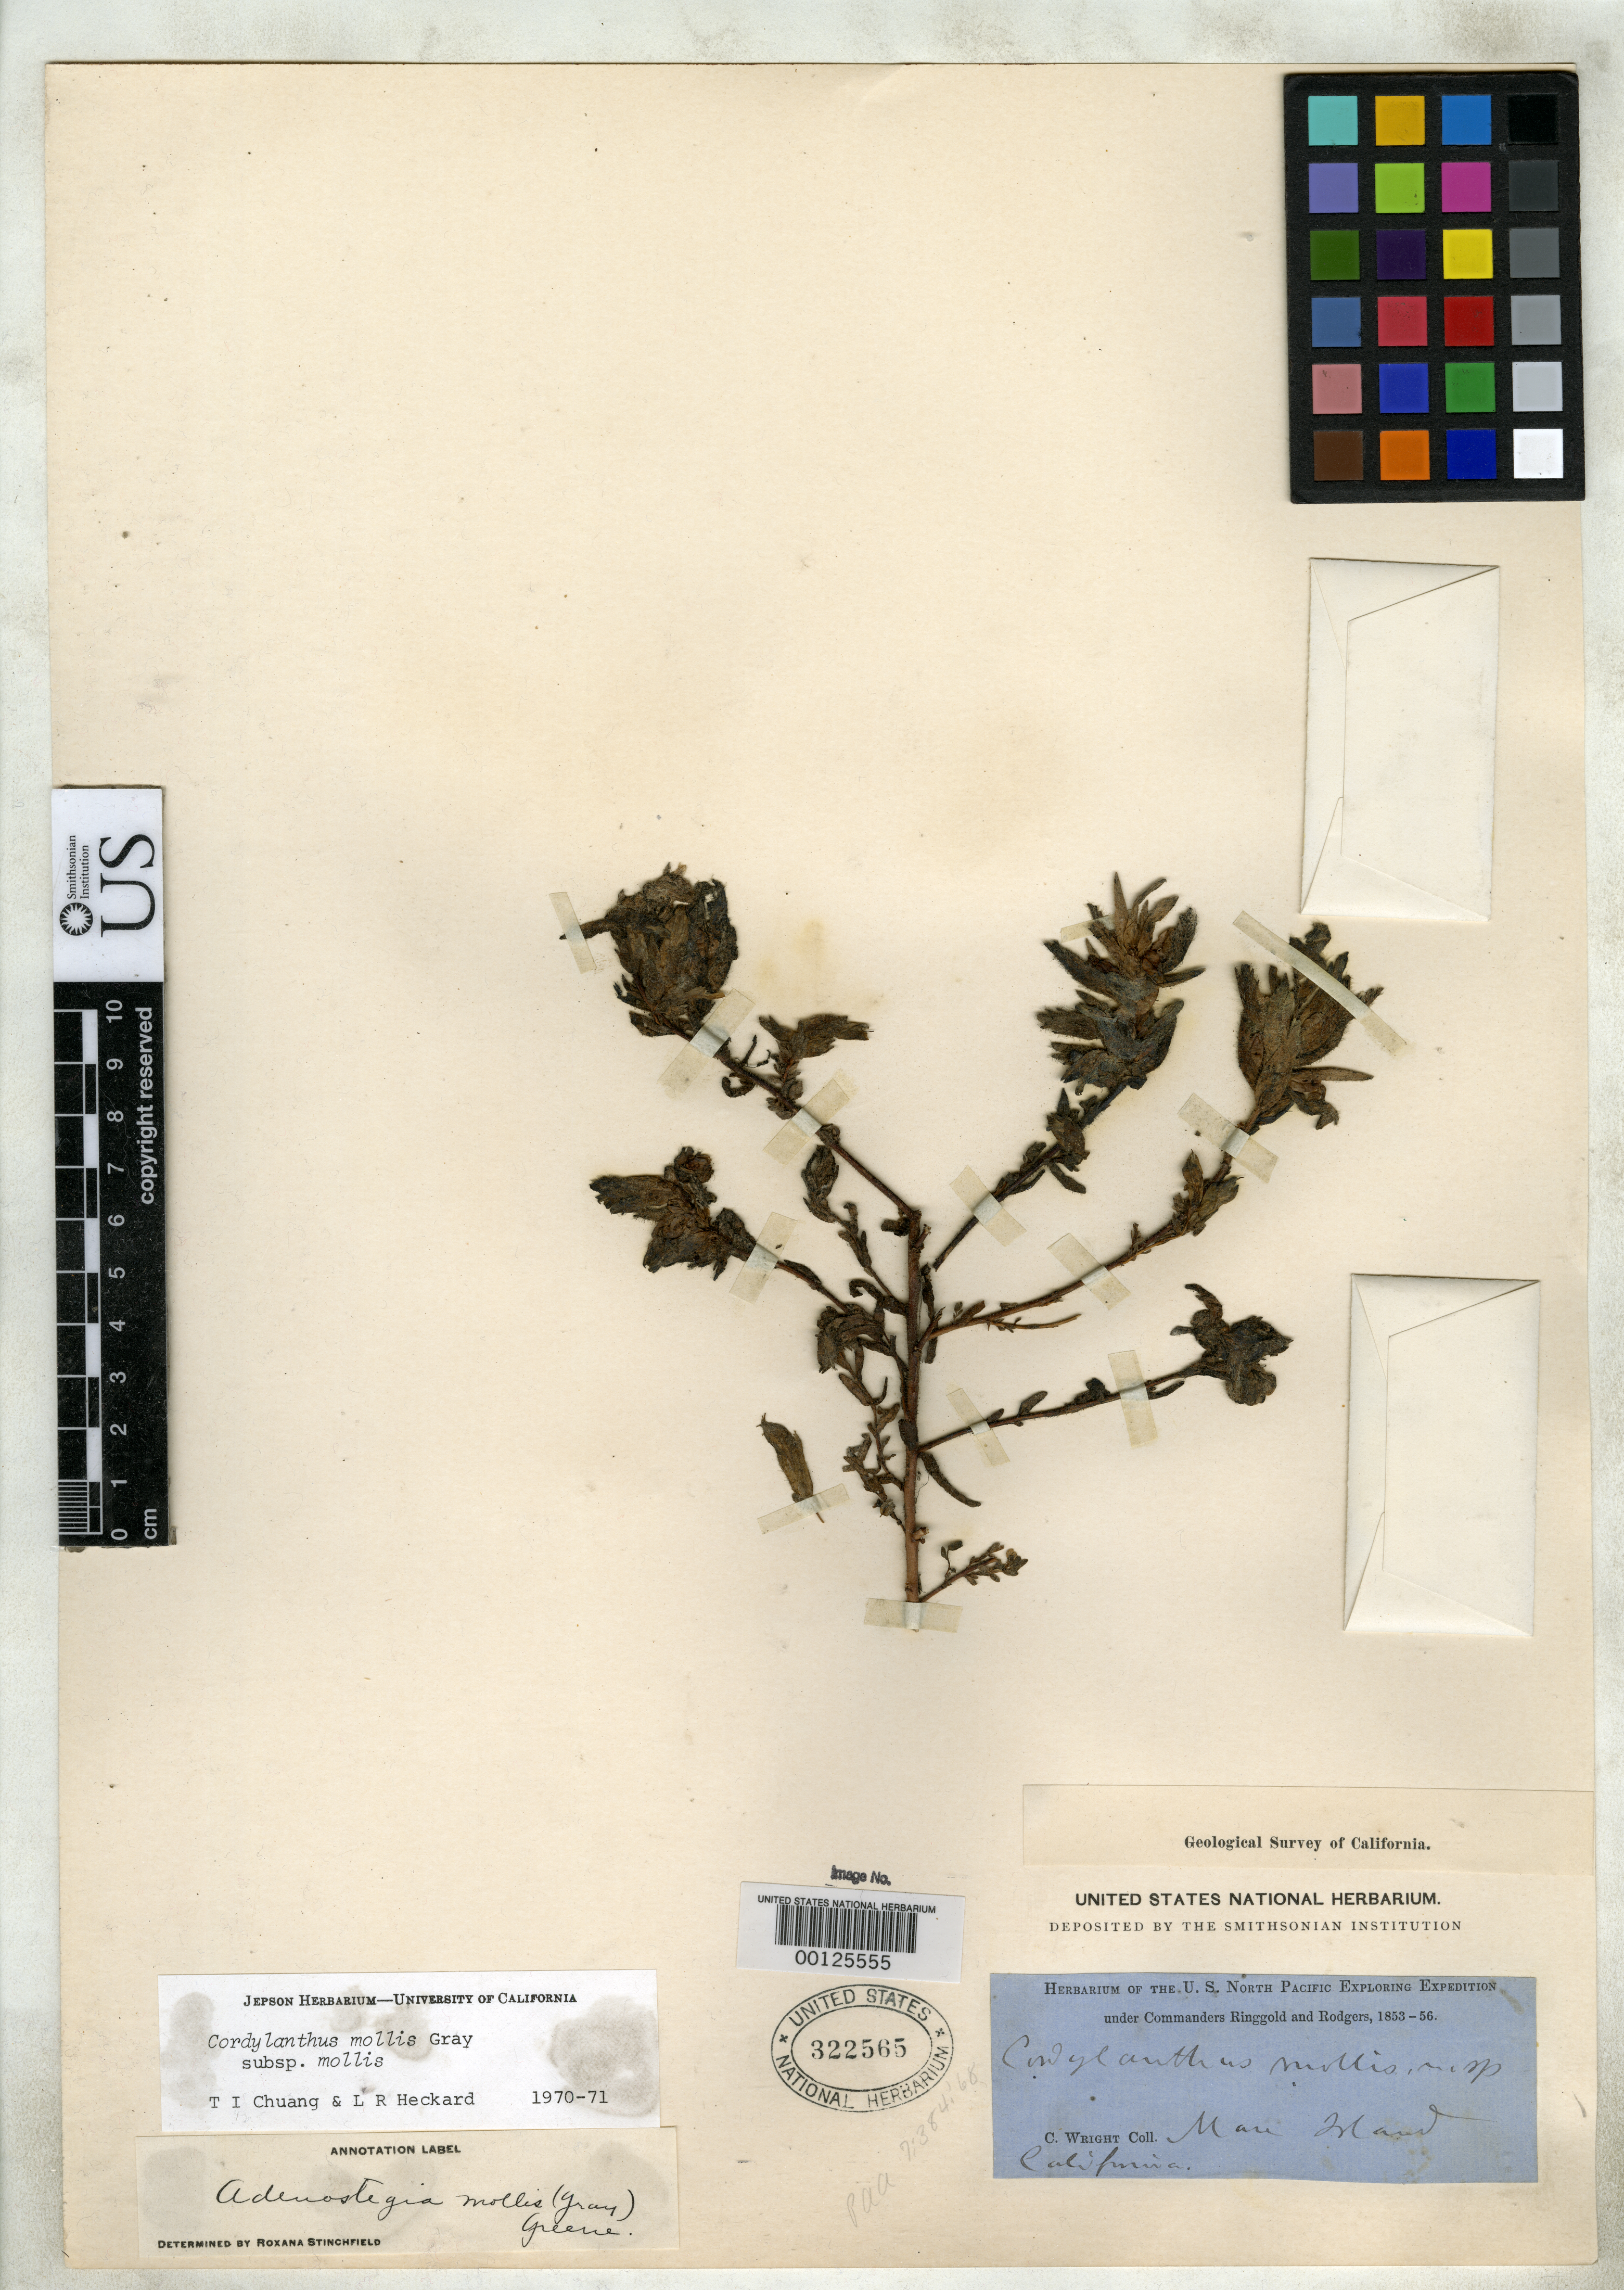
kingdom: Plantae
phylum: Tracheophyta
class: Magnoliopsida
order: Lamiales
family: Orobanchaceae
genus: Cordylanthus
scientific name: Cordylanthus mollis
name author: A. Gray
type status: Isotype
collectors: C. Wright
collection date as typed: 1853 to -- --- 1856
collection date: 1853/1856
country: United States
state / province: California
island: Mare Island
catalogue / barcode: US 322565